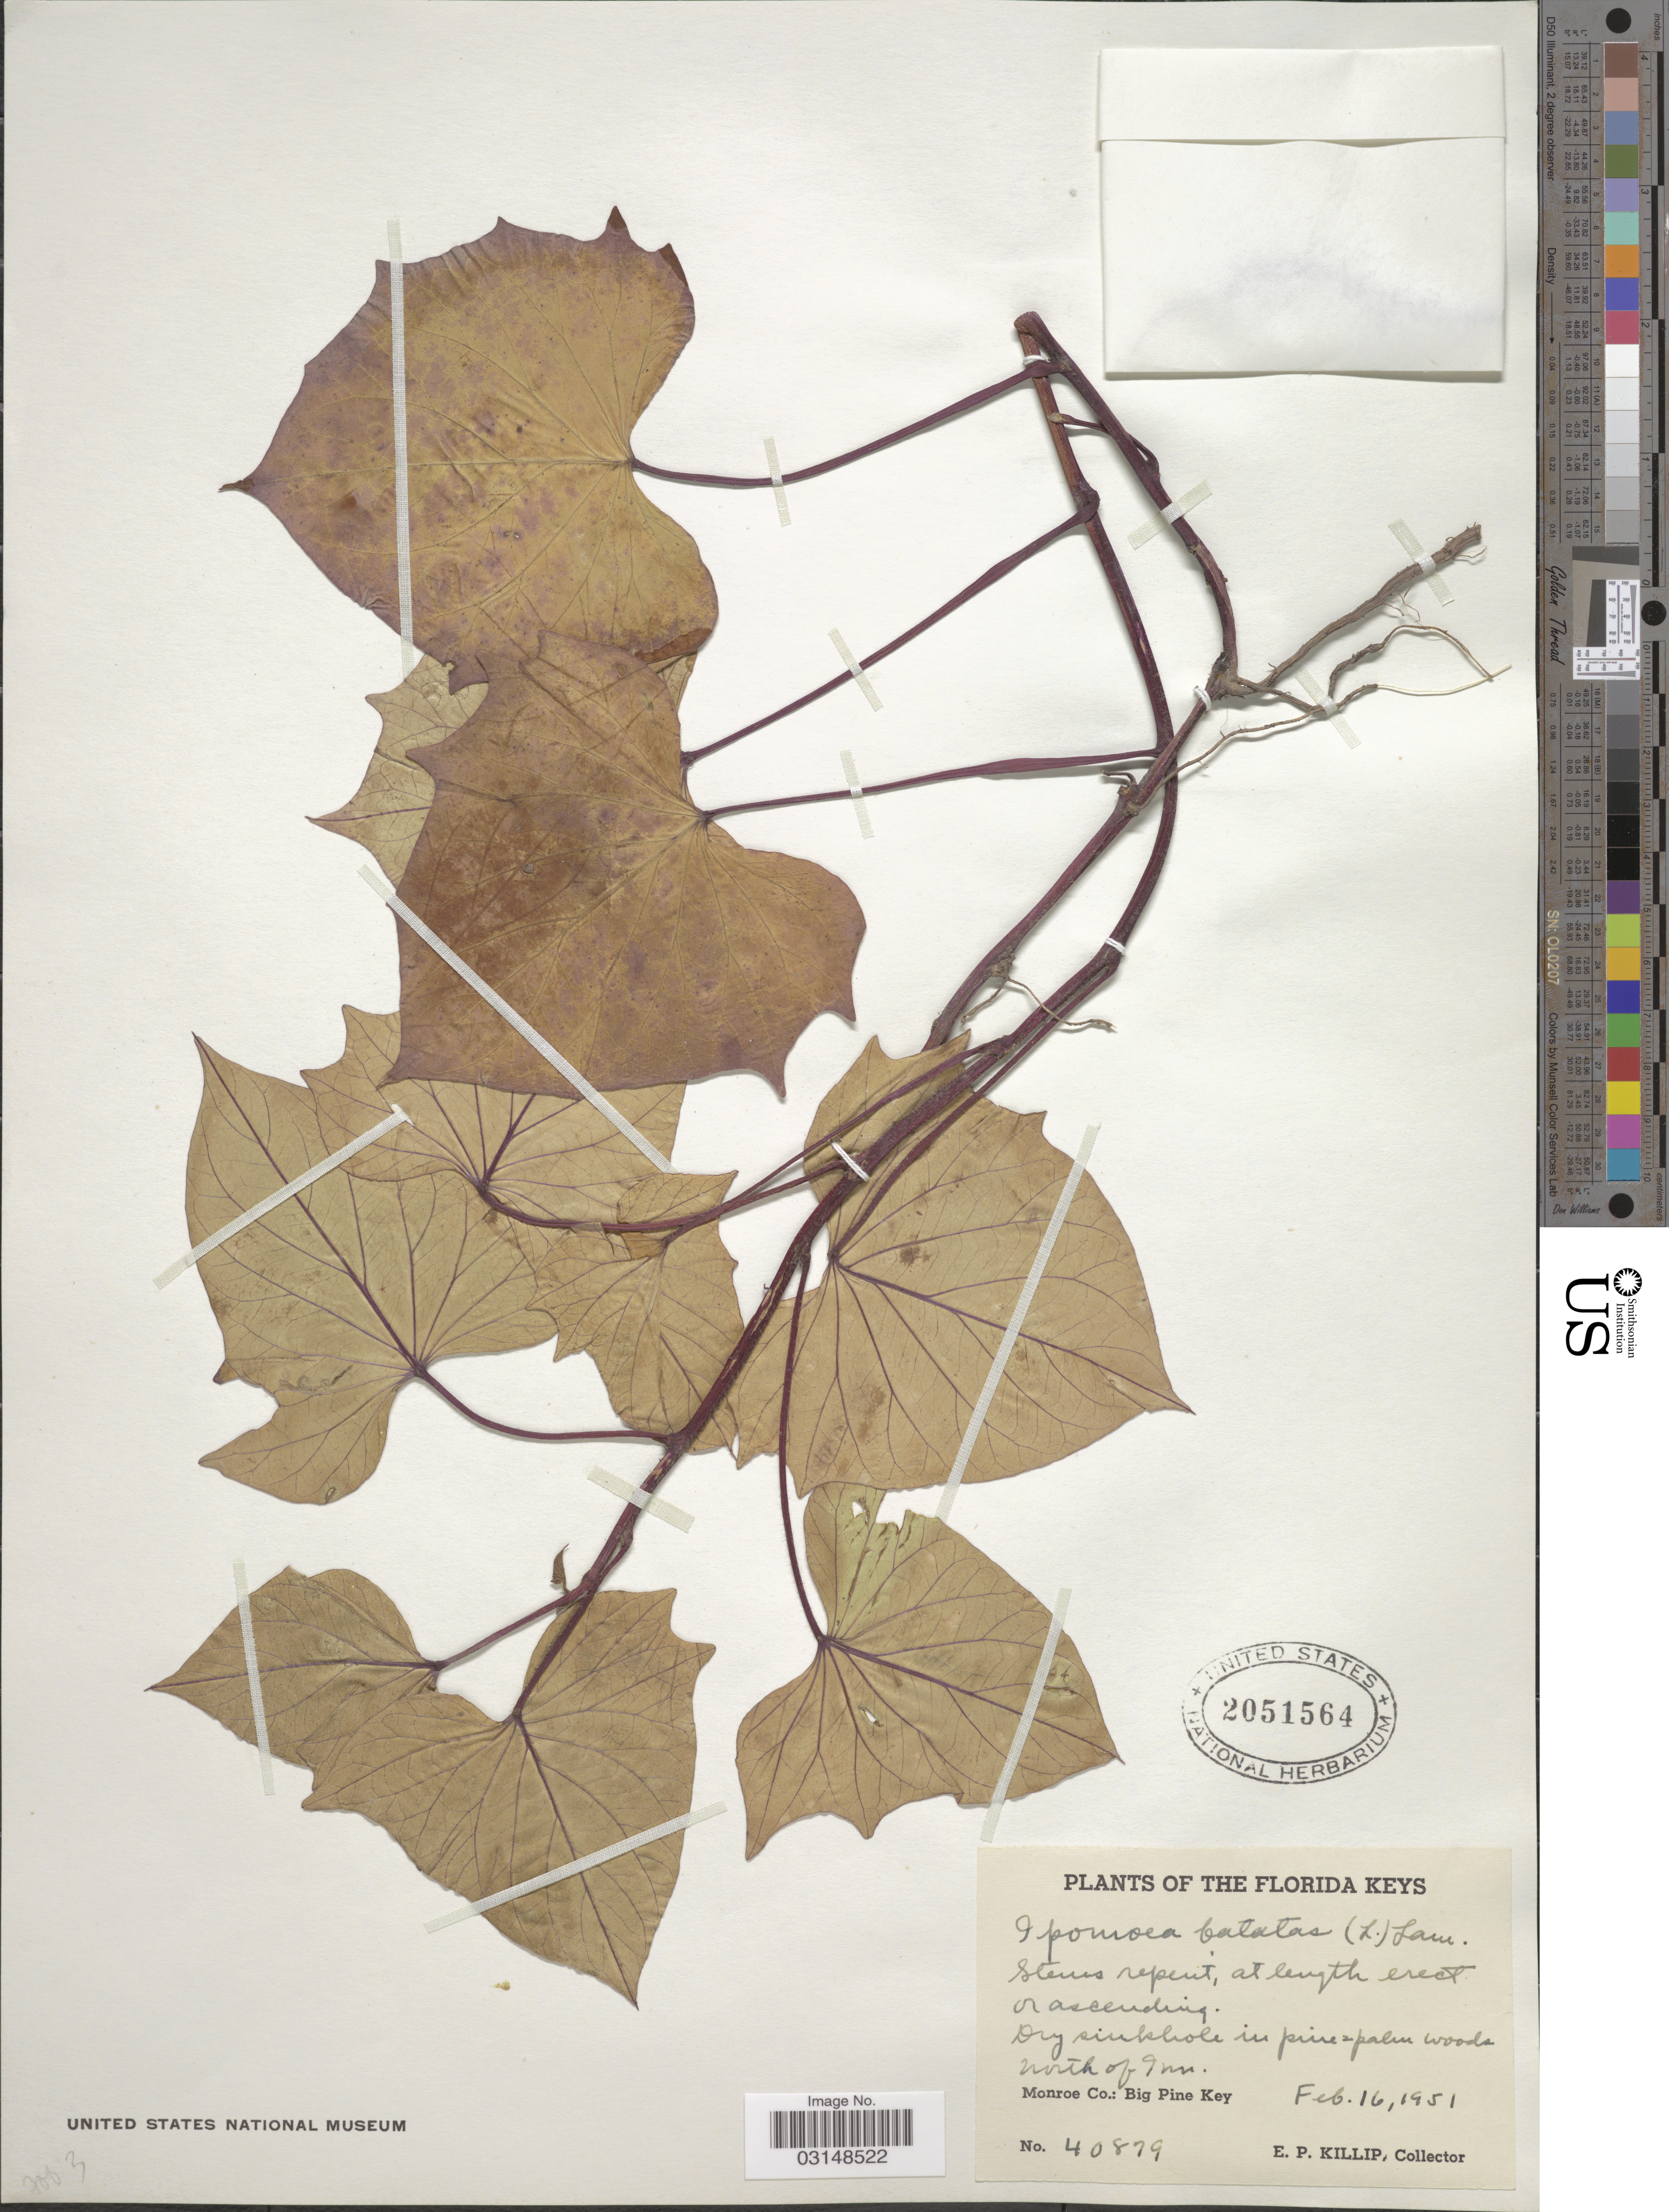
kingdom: Plantae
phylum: Tracheophyta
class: Magnoliopsida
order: Solanales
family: Convolvulaceae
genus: Ipomoea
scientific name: Ipomoea batatas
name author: (L.) Lam.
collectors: E. P. Killip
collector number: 40879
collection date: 1951-02-16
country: United States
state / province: Florida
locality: Dry sinkhole in pine-palm woods north of Inn, Monroe Co.: Big Pine Key, The Florida Keys.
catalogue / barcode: US 2051564